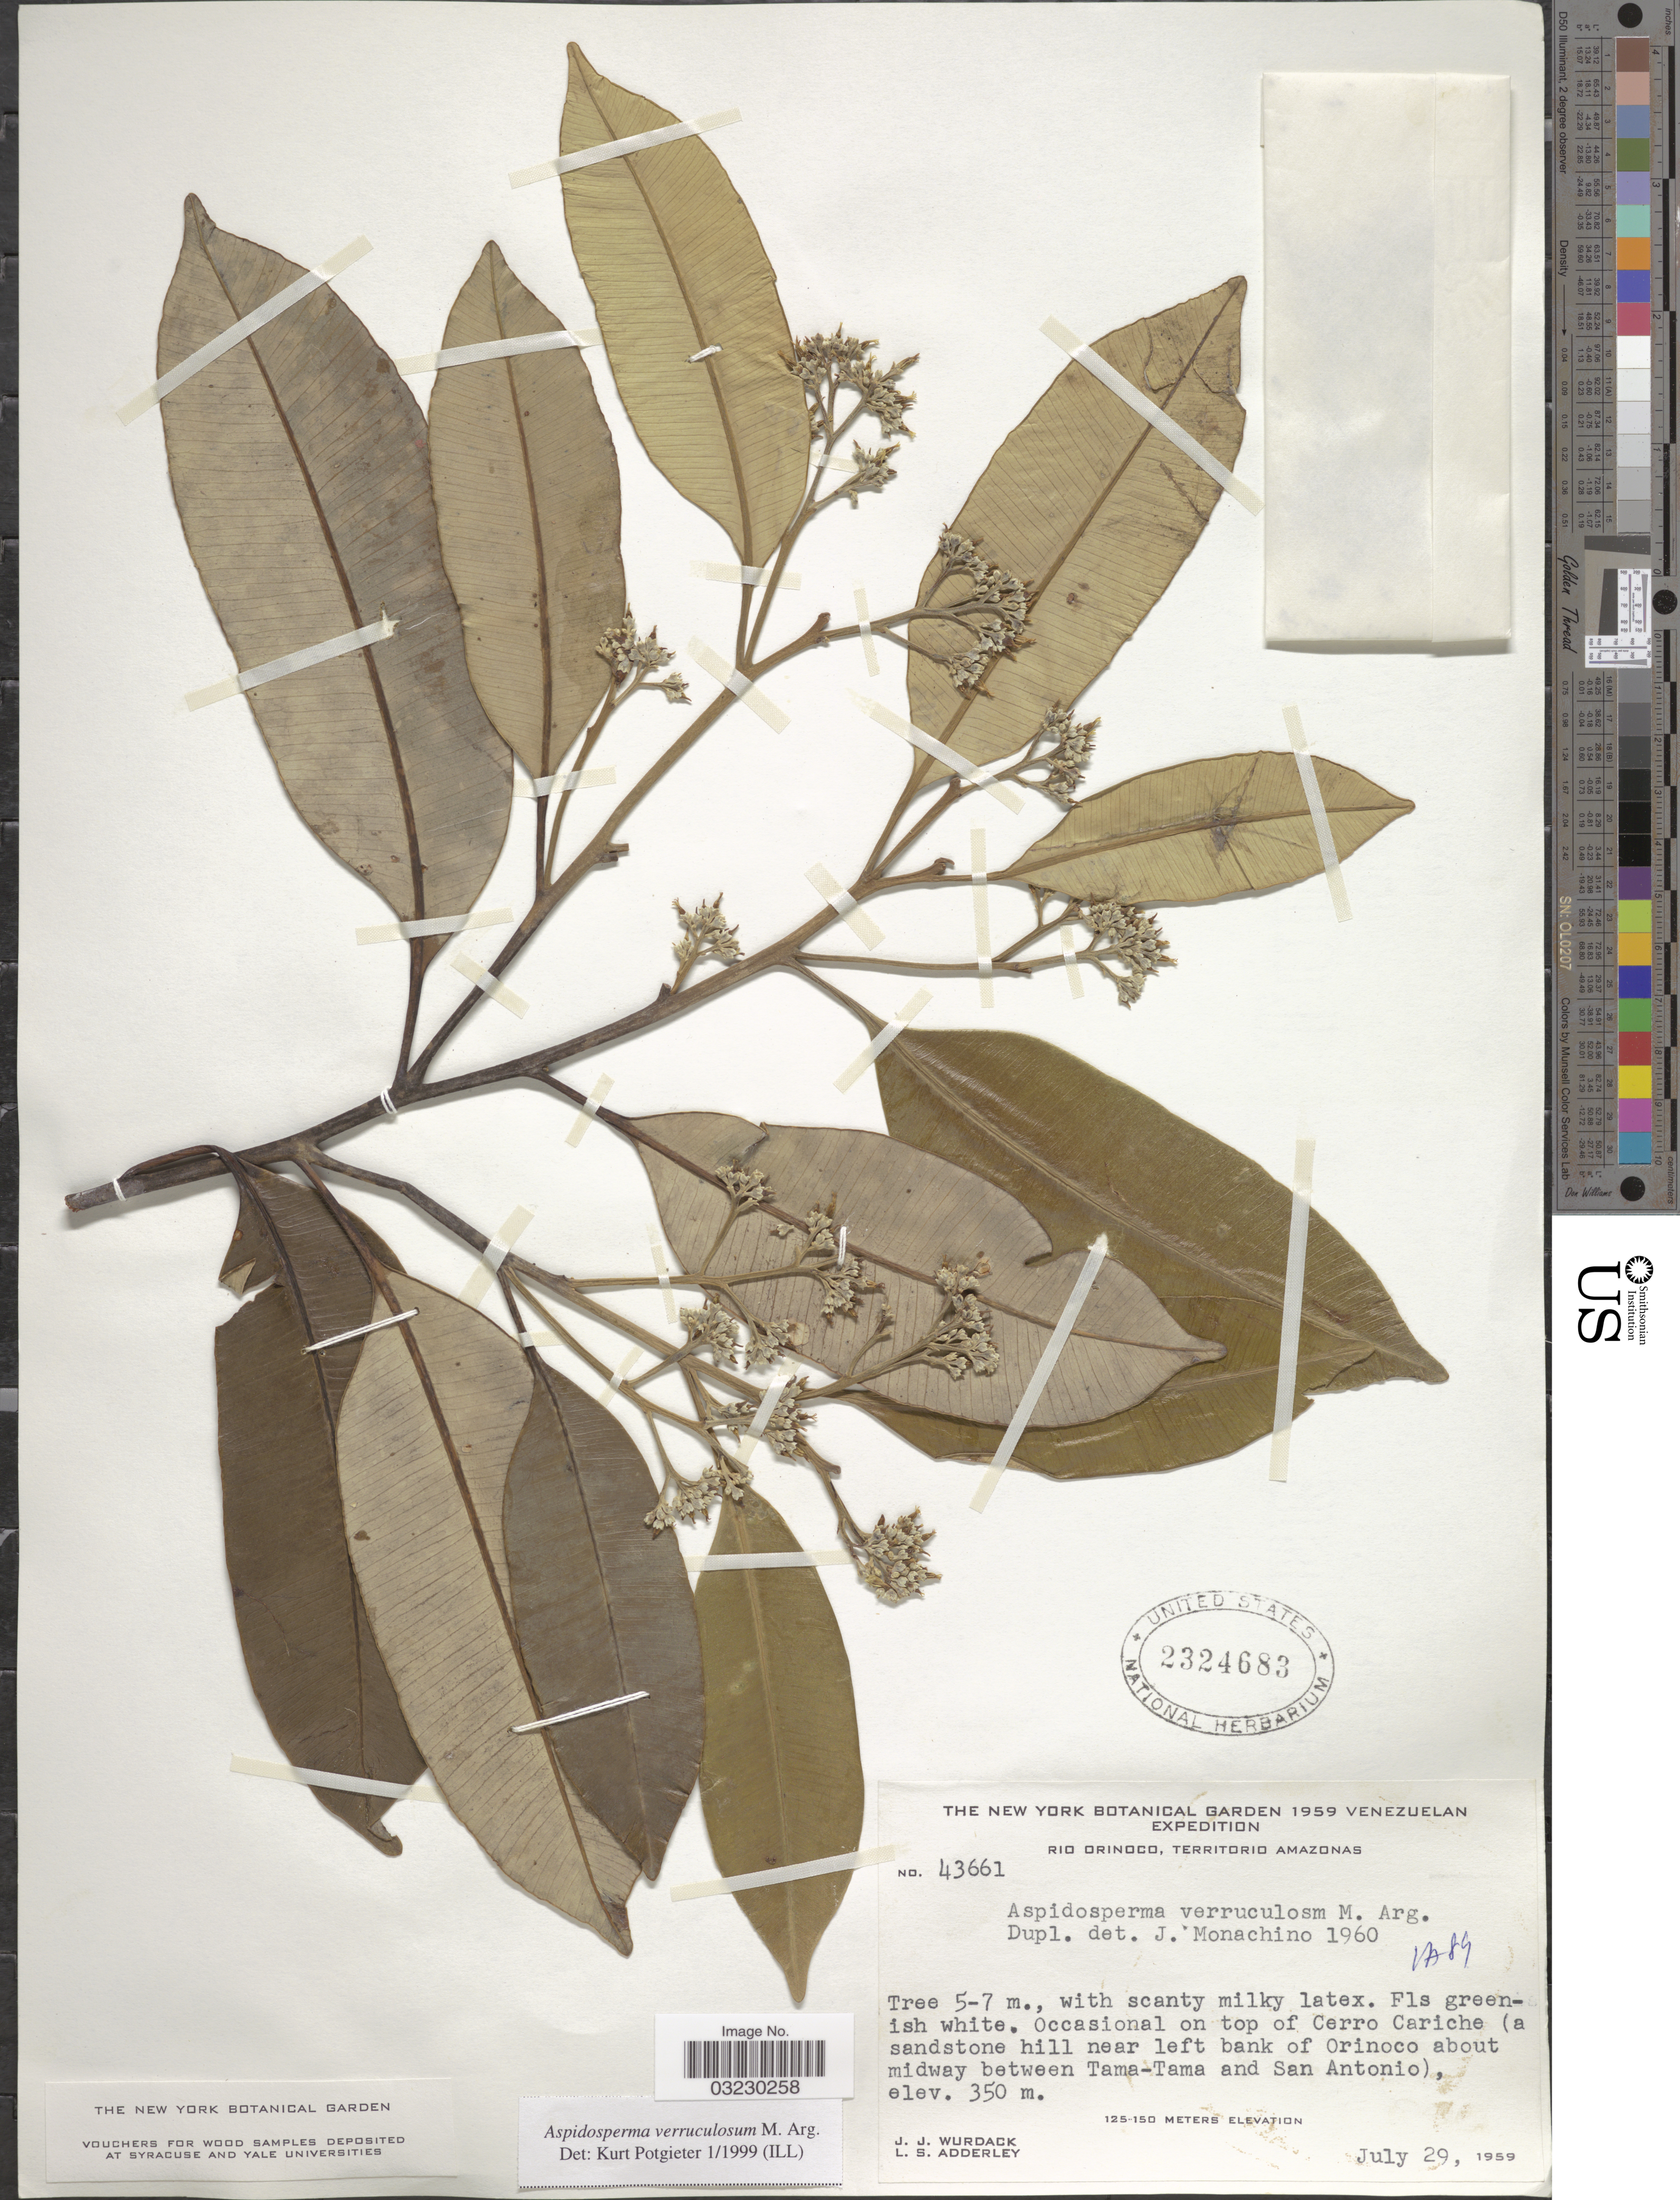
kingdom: Plantae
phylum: Tracheophyta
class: Magnoliopsida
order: Gentianales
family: Apocynaceae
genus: Aspidosperma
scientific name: Aspidosperma verruculosum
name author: Müll. Arg.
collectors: J. J. Wurdack & L. S. Adderley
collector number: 43661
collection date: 1959-07-29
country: Venezuela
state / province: Amazonas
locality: Rio Orinoco, Territorio Amazonas. Occasional on top of Cerro Cariche (a sandstone hill near left bank of Orinoco about midway between Tama-Tama and San Antonio).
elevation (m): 350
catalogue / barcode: US 2324683